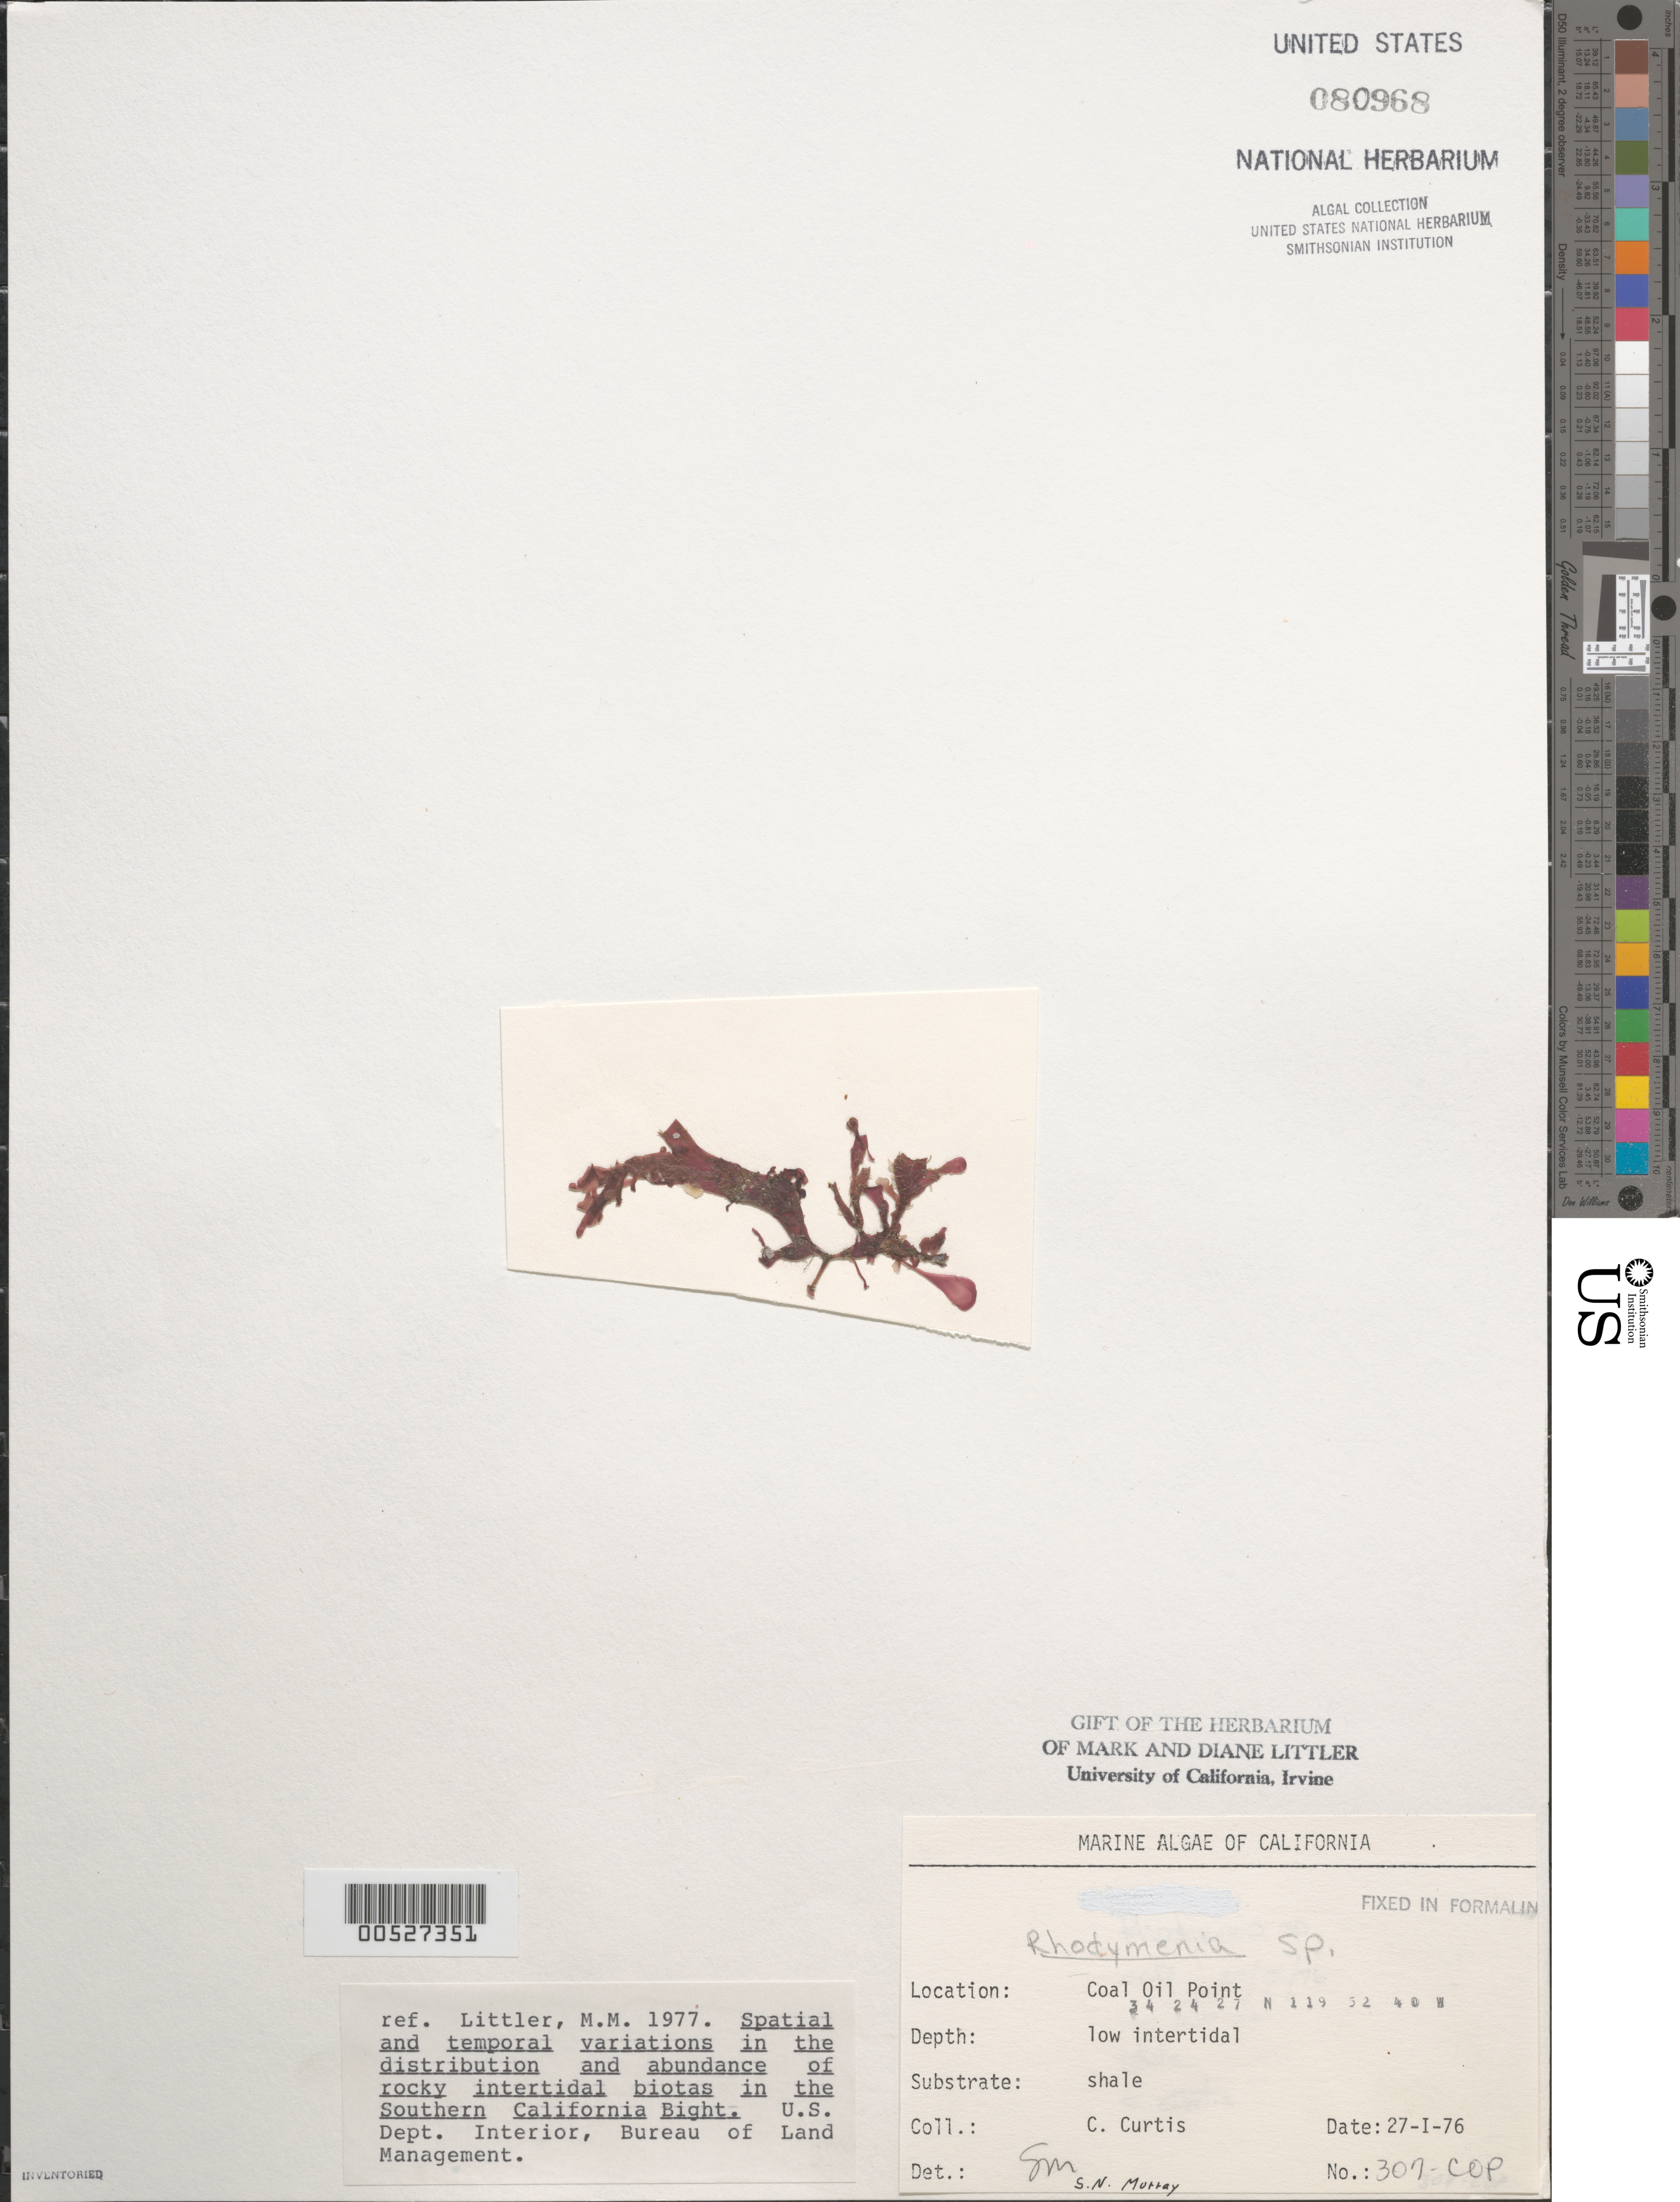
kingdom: Plantae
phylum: Rhodophyta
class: Florideophyceae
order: Rhodymeniales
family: Rhodymeniaceae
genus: Rhodymenia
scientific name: Rhodymenia sp.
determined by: Murray, S. N.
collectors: C. Curtis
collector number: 307-cop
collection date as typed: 27 Jan 1976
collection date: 1976-01-27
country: United States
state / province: California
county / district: Santa Barbara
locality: Coal Oil Point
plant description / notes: BLM-SOCALBIGHT Rocky Intertidal Survey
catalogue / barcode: US 80968